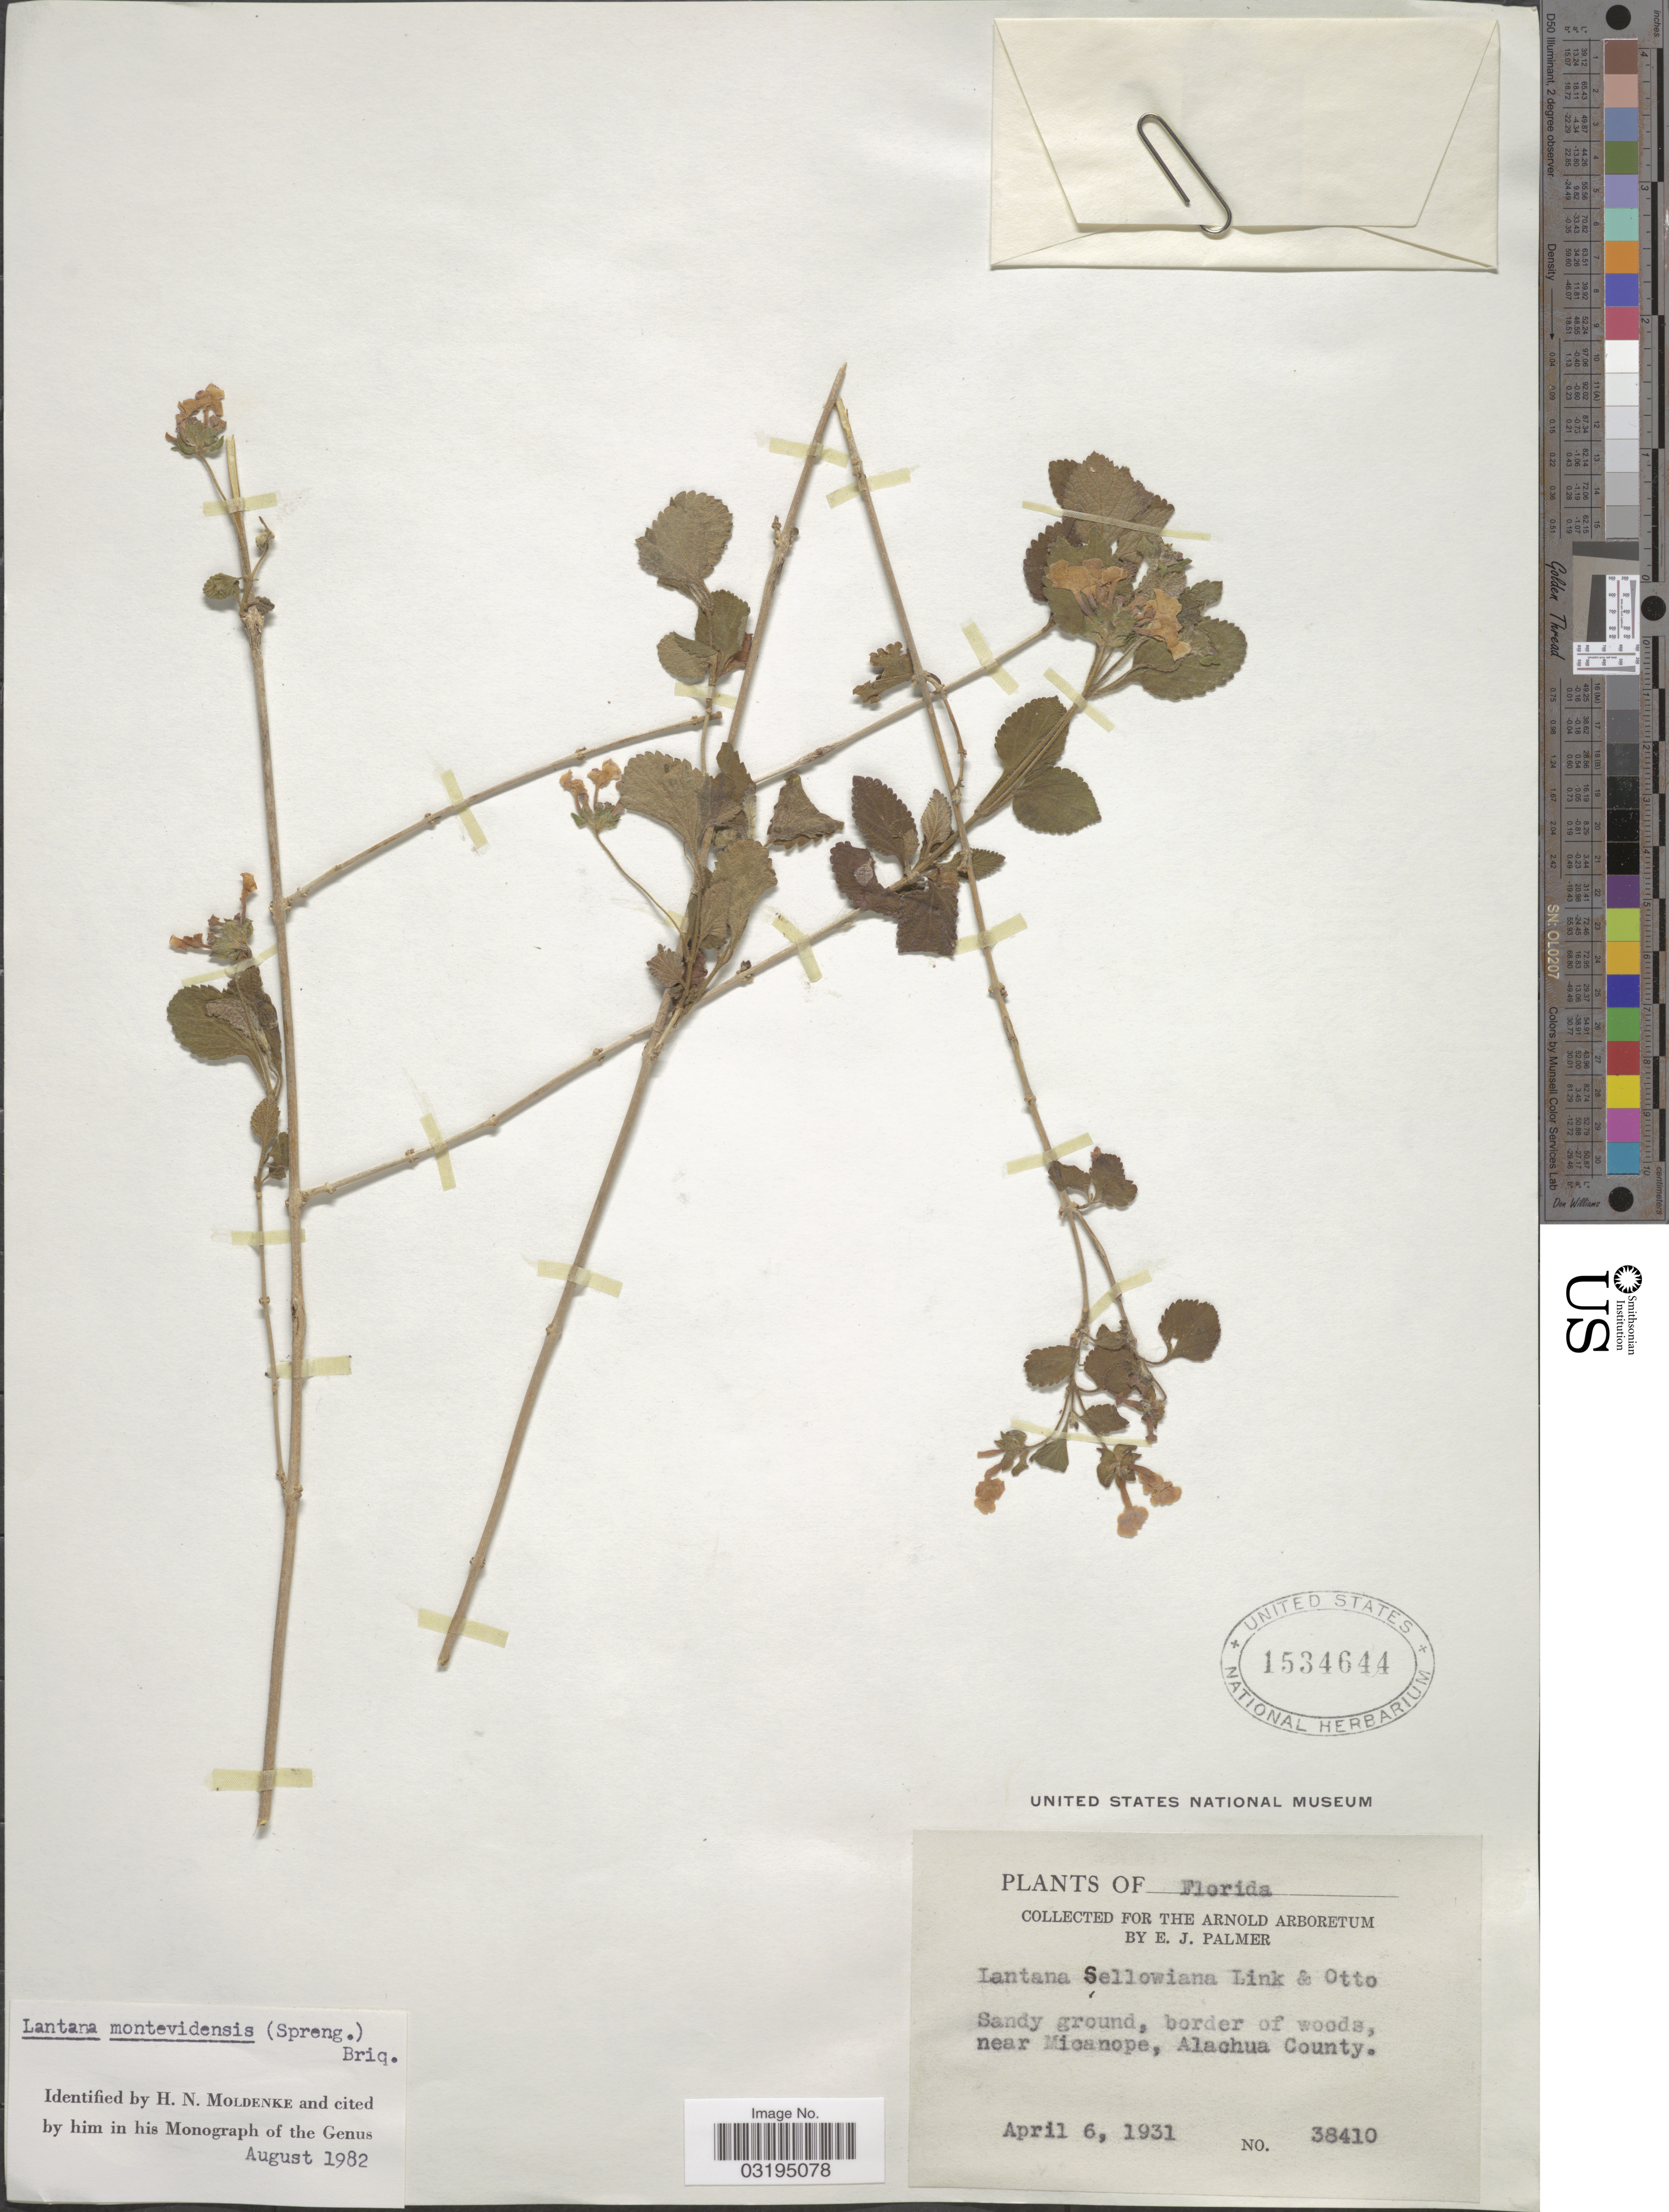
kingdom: Plantae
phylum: Tracheophyta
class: Magnoliopsida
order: Lamiales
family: Verbenaceae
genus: Lantana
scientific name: Lantana montevidensis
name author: (Spreng.) Briq.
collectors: E. J. Palmer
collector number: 38410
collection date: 1931-04-06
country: United States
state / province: Florida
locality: Sandy ground, border of woods, near Micanope, Alachua County.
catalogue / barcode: US 1534644